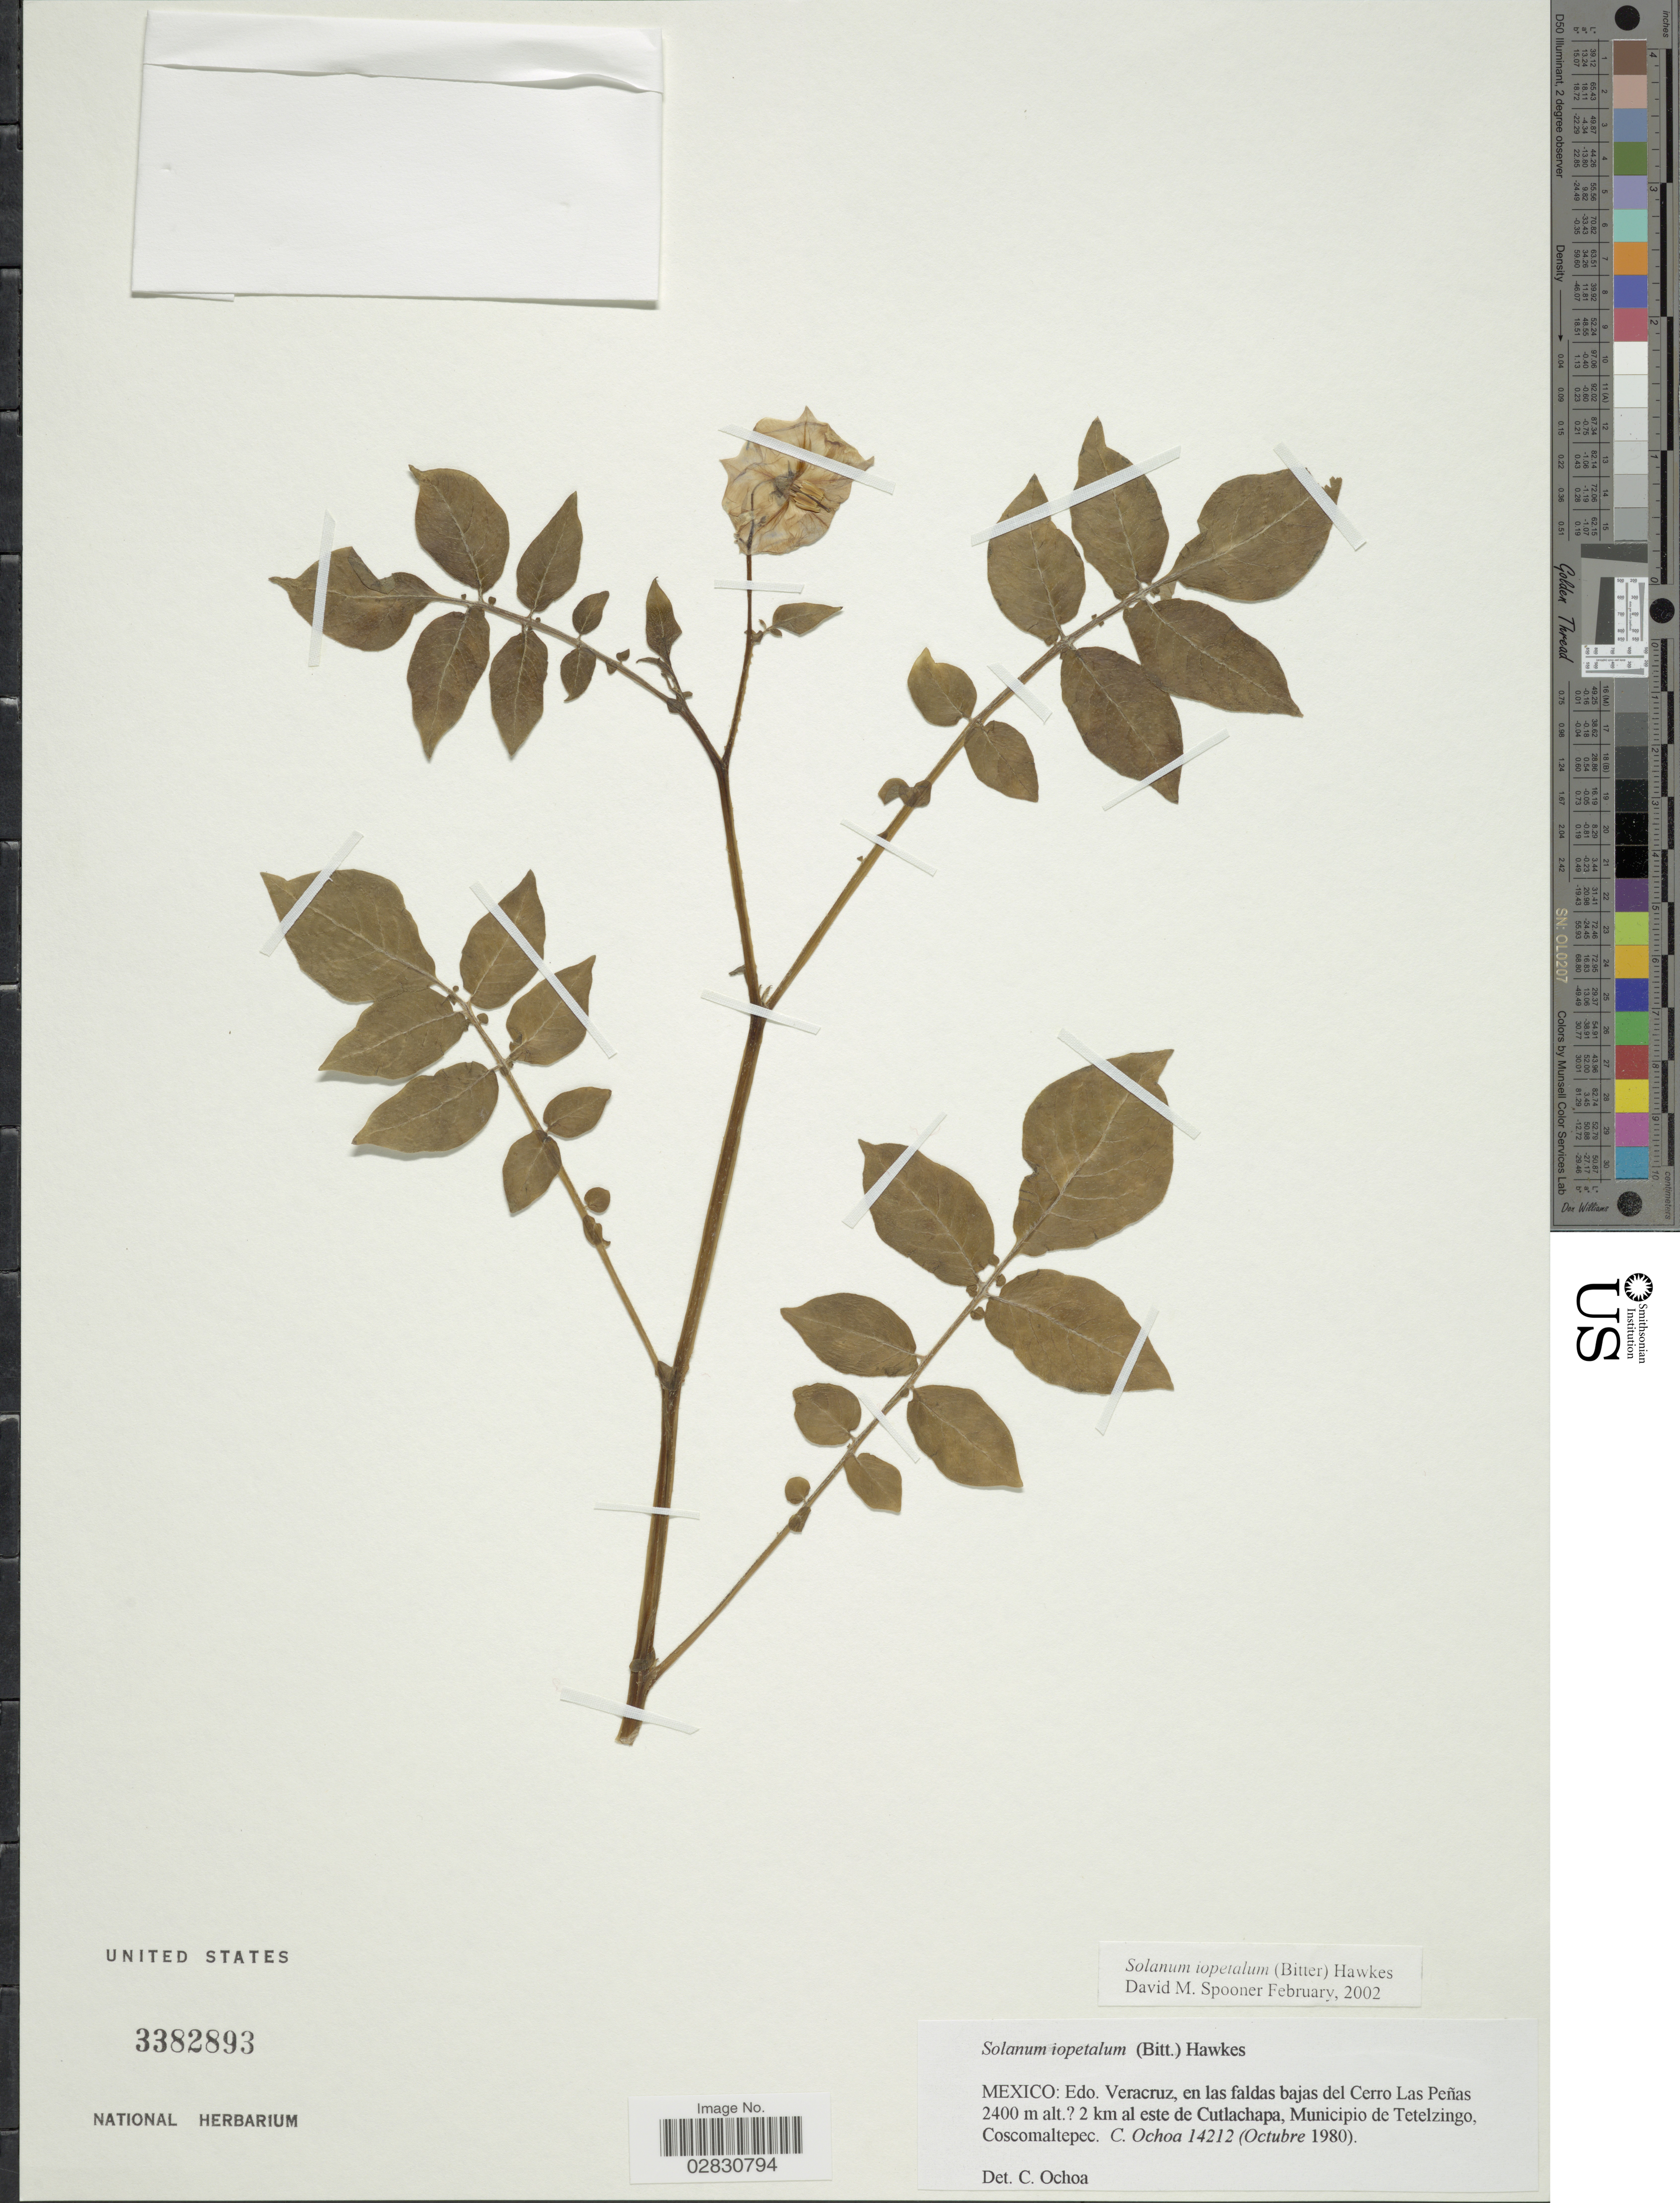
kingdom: Plantae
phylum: Tracheophyta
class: Magnoliopsida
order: Solanales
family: Solanaceae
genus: Solanum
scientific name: Solanum iopetalum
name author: (Bitter) Hawkes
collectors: C. Ochoa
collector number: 14212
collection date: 1980-10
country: Mexico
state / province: Veracruz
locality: Edo. Veracruz, en las faldas bajas del Cerro Las Peñas, 2 km al este de Cutlachapa, Municipio de Tetelzingo, Coscomaltepec.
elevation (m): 14212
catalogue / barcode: US 3382893